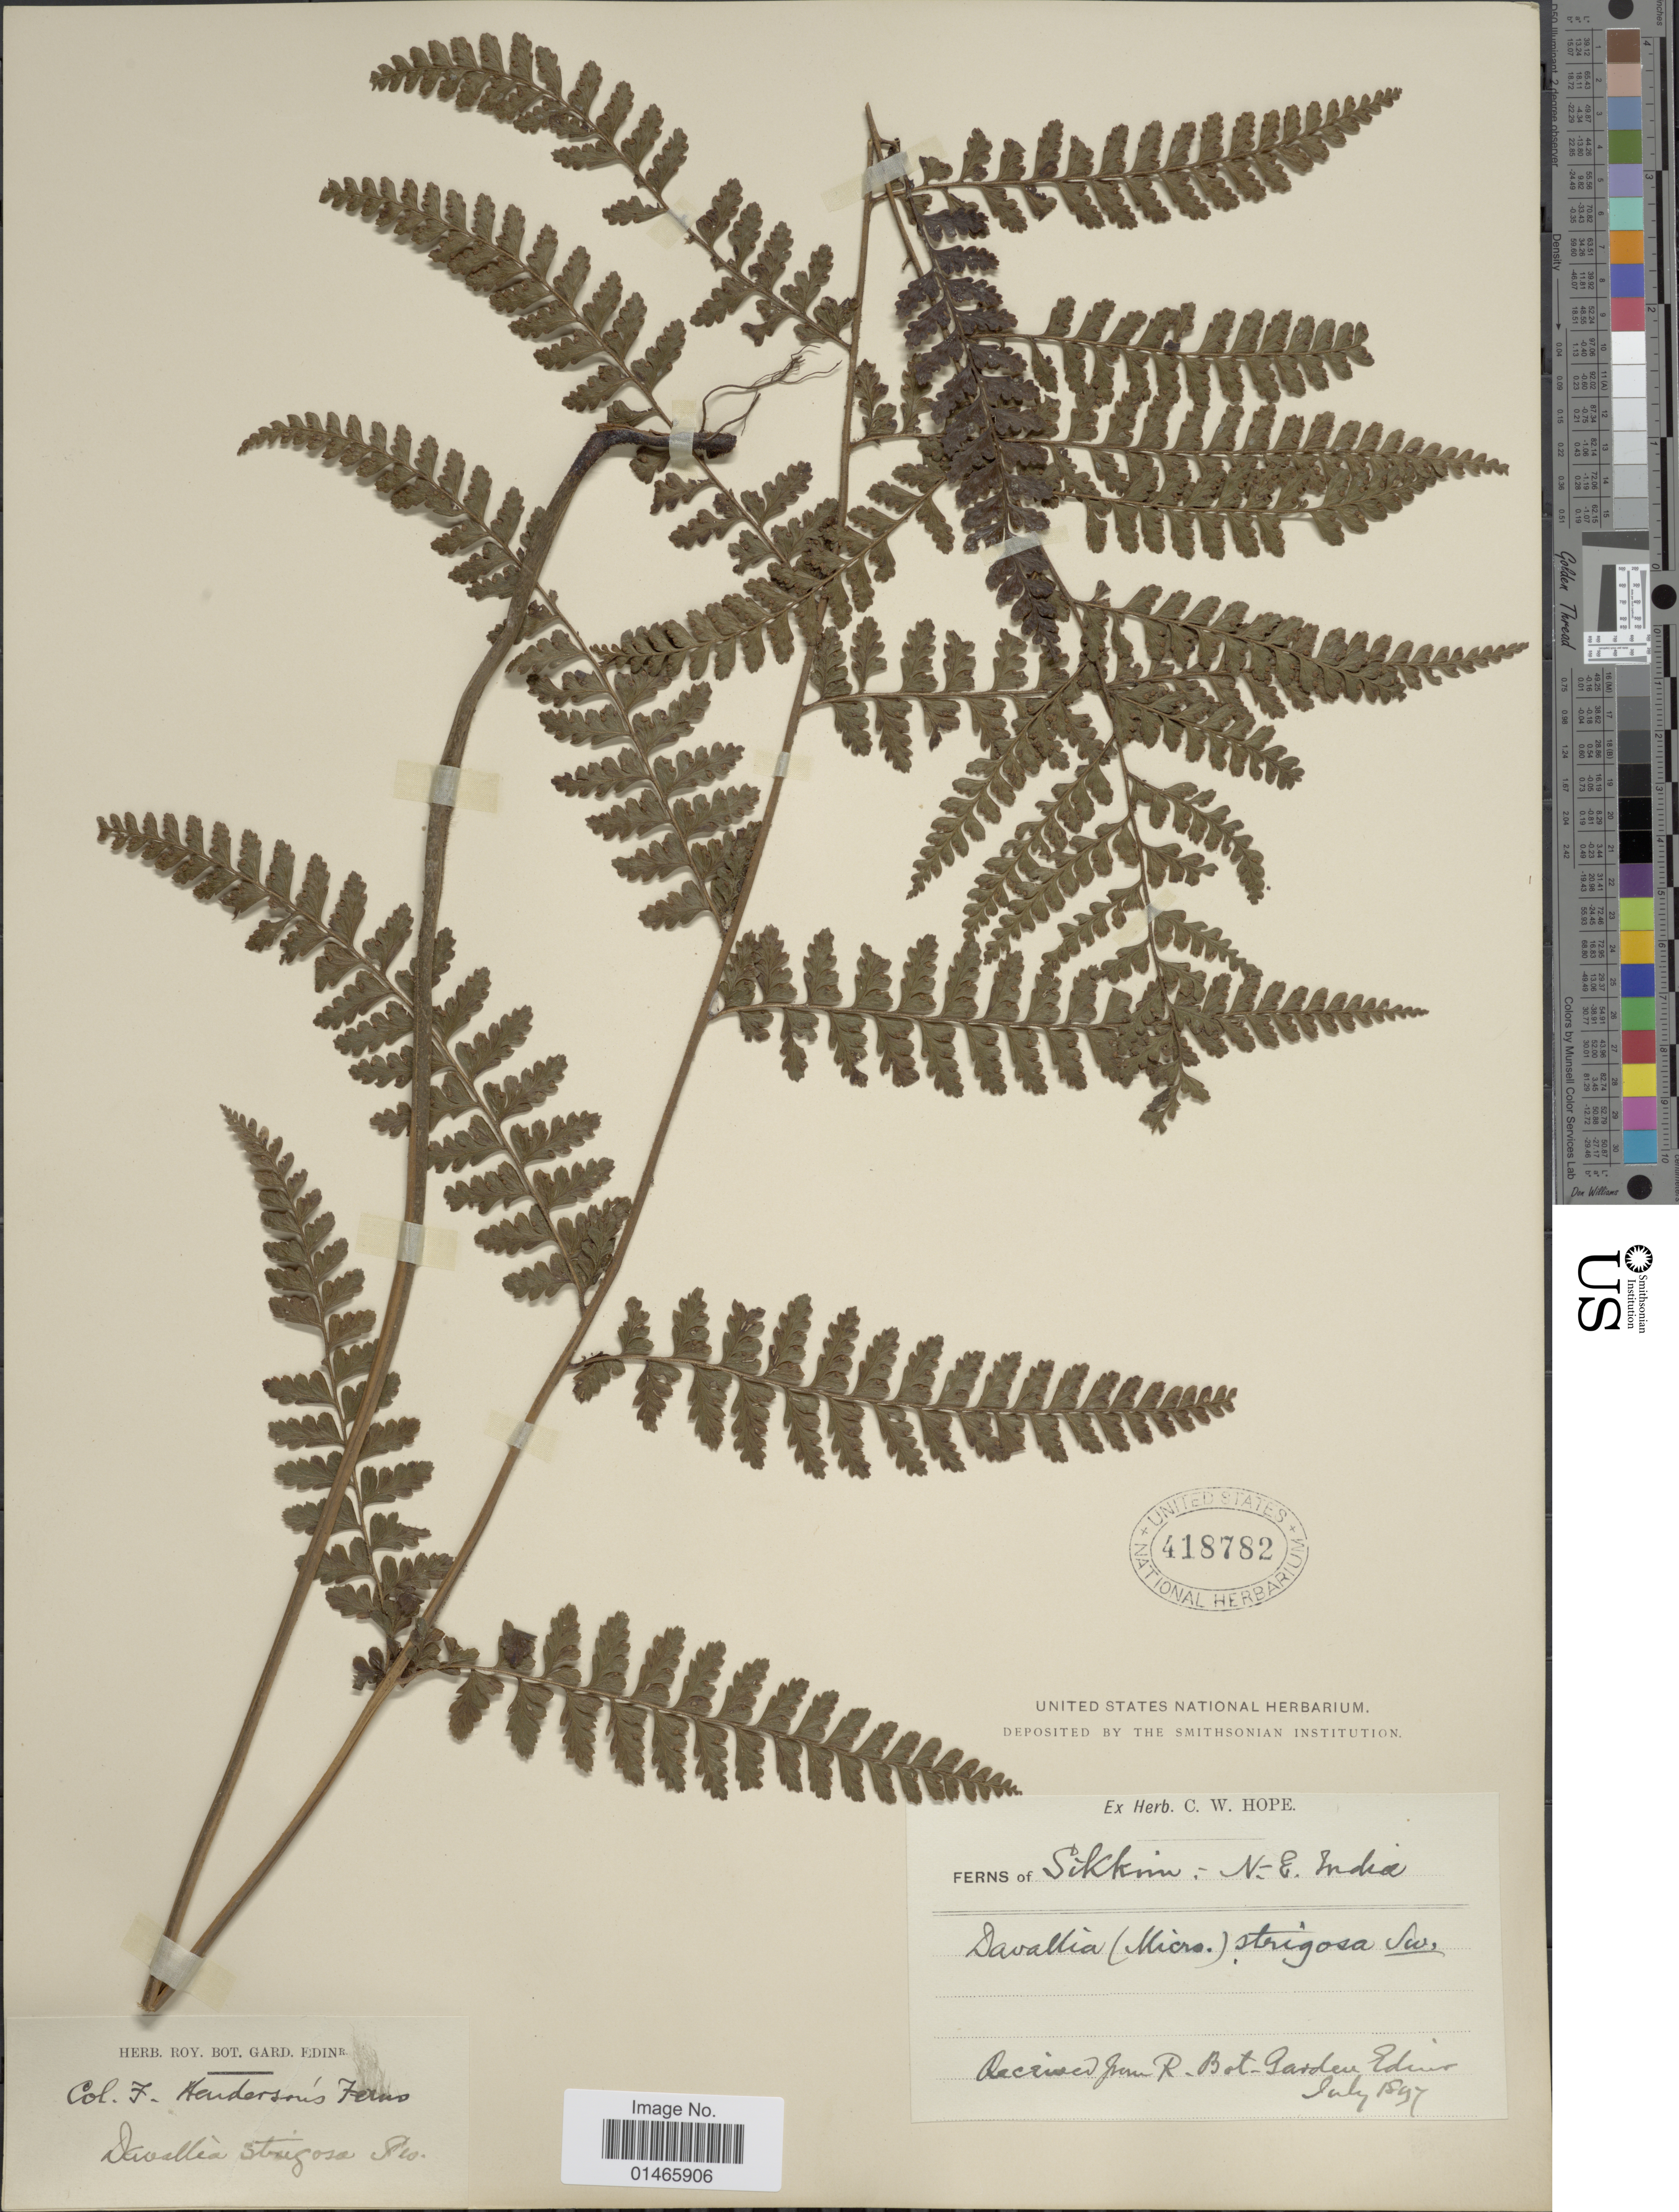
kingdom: Plantae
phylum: Tracheophyta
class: Polypodiopsida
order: Polypodiales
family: Dennstaedtiaceae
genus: Microlepia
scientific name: Microlepia strigosa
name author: (Thunb.) J. Presl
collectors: C. W. Hope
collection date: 1897-07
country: India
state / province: Sikkim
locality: N-E India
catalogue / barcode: US 418782